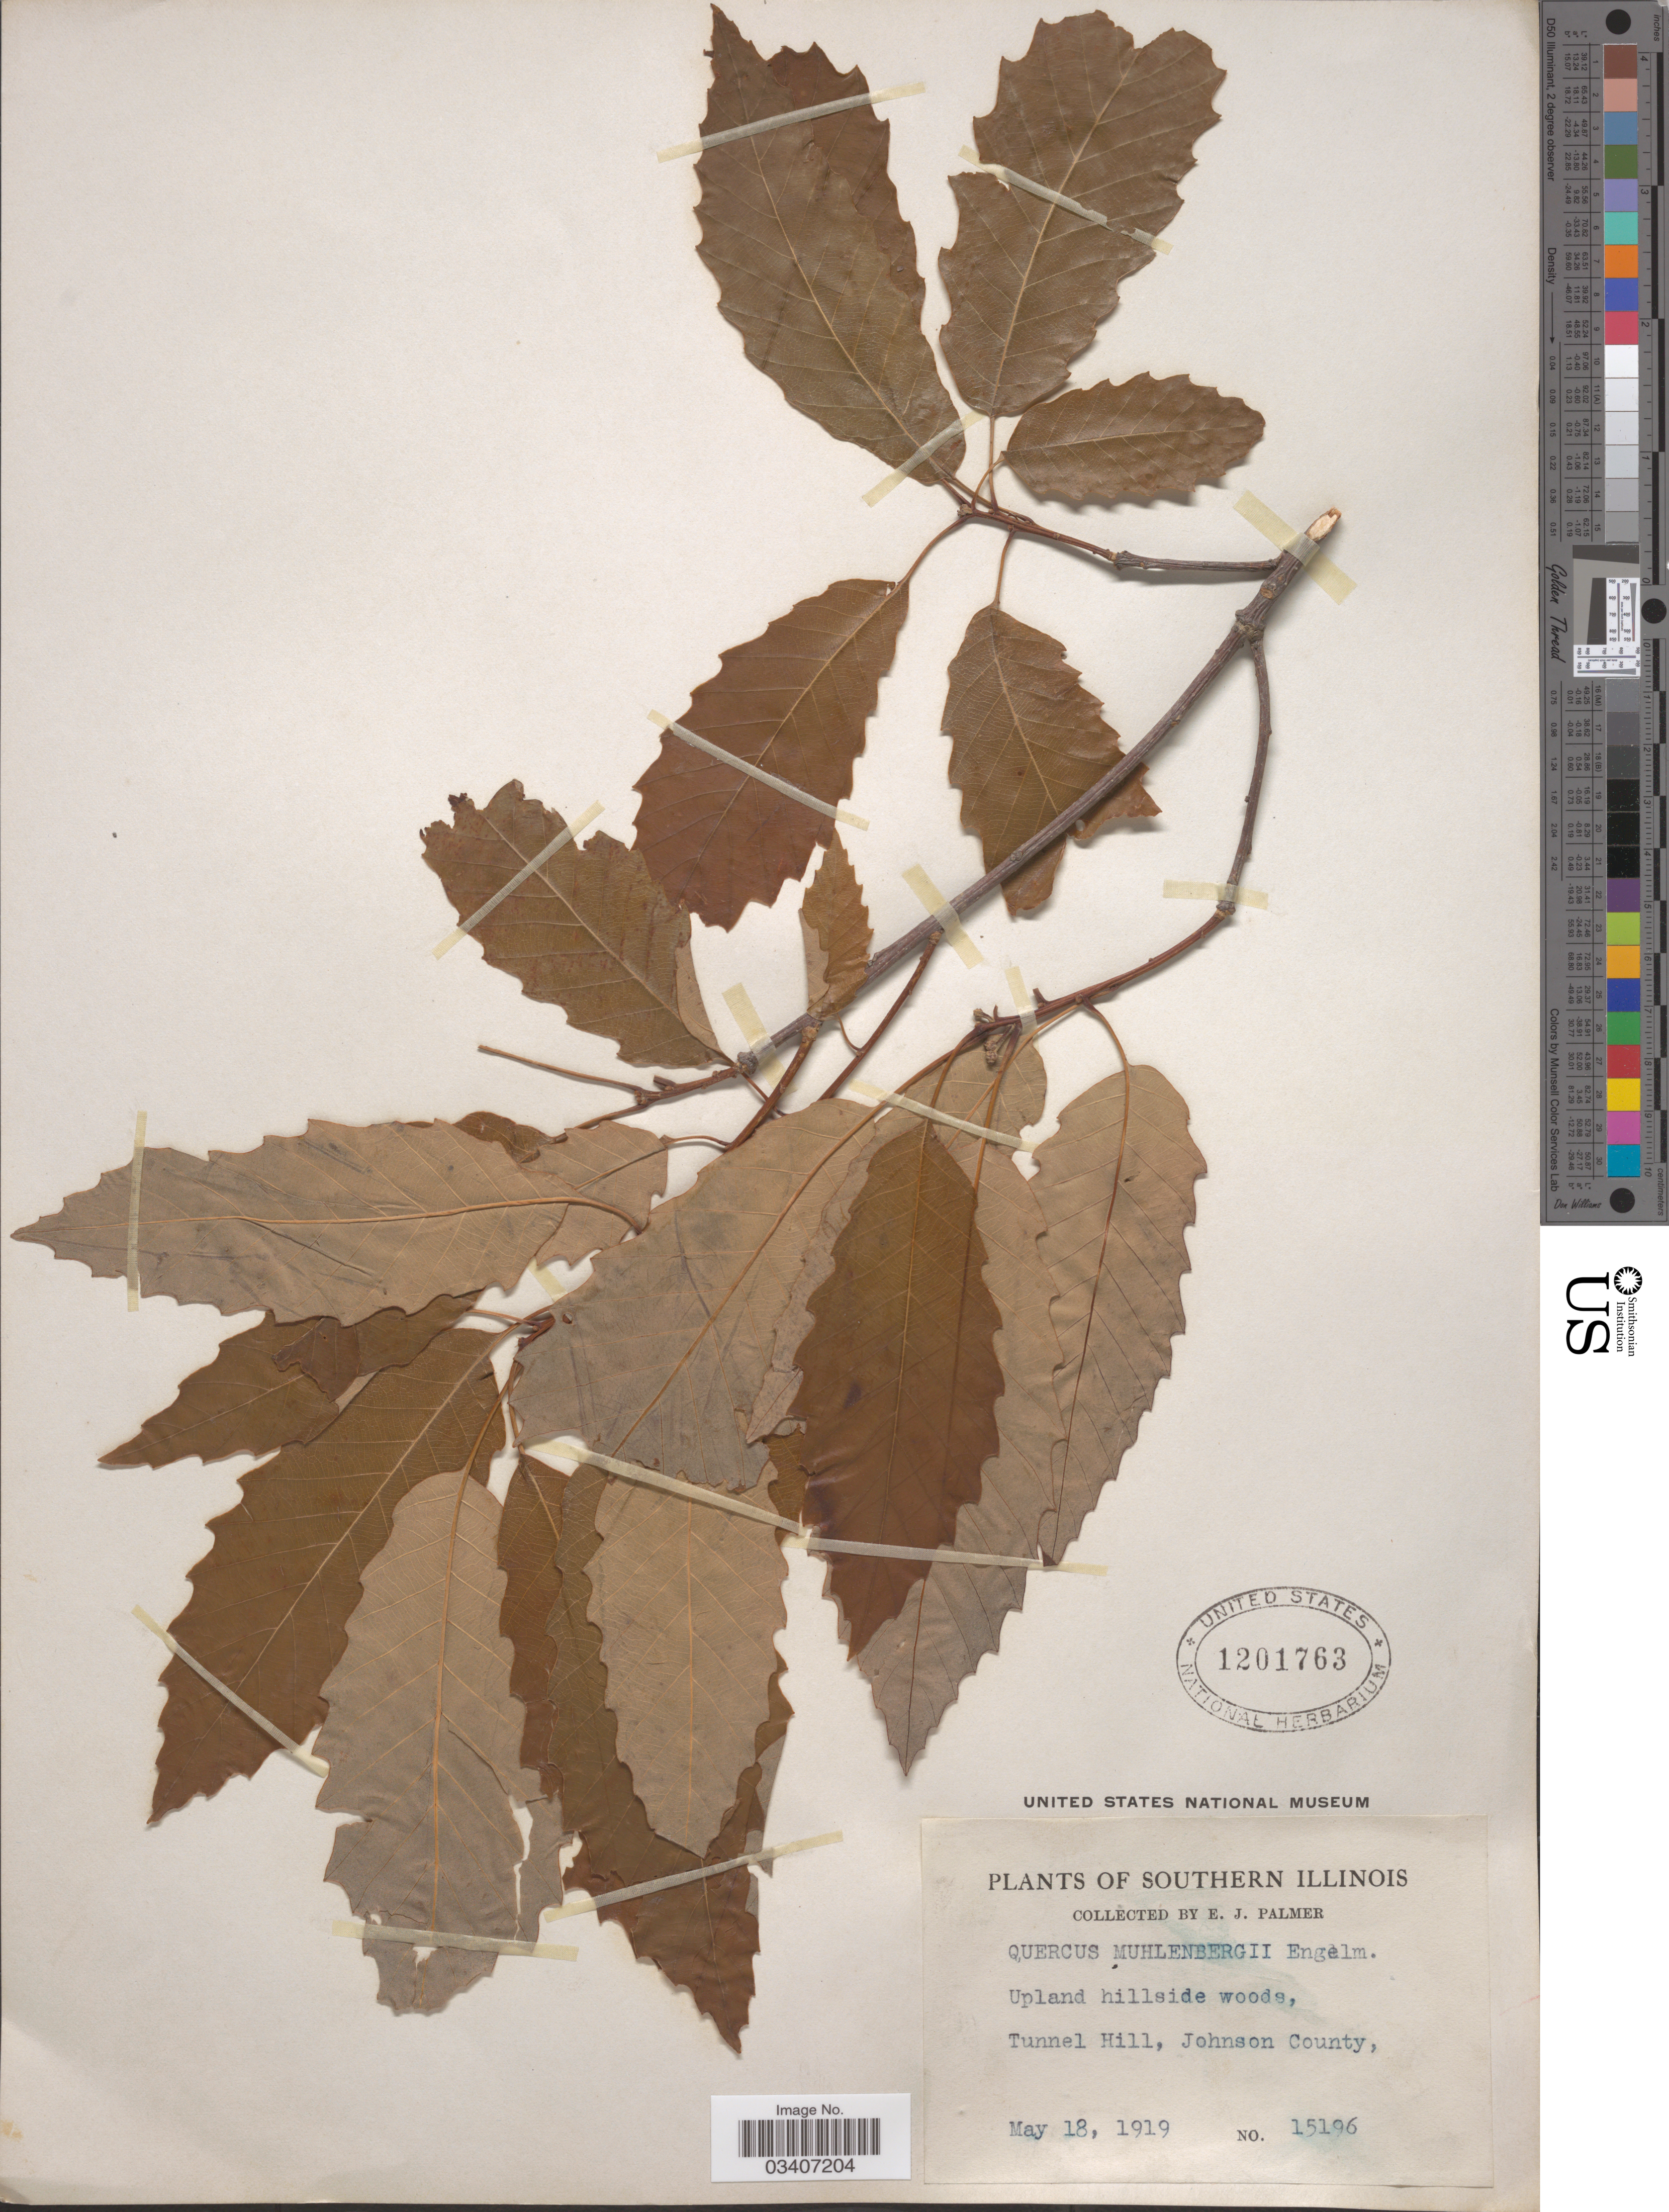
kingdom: Plantae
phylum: Tracheophyta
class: Magnoliopsida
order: Fagales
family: Fagaceae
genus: Quercus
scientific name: Quercus muehlenbergii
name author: Engelm.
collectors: E. J. Palmer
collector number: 15196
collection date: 1919-05-18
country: United States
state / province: Illinois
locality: Southern Illinois. Tunnel Hill, Johnson County.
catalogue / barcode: US 1201763